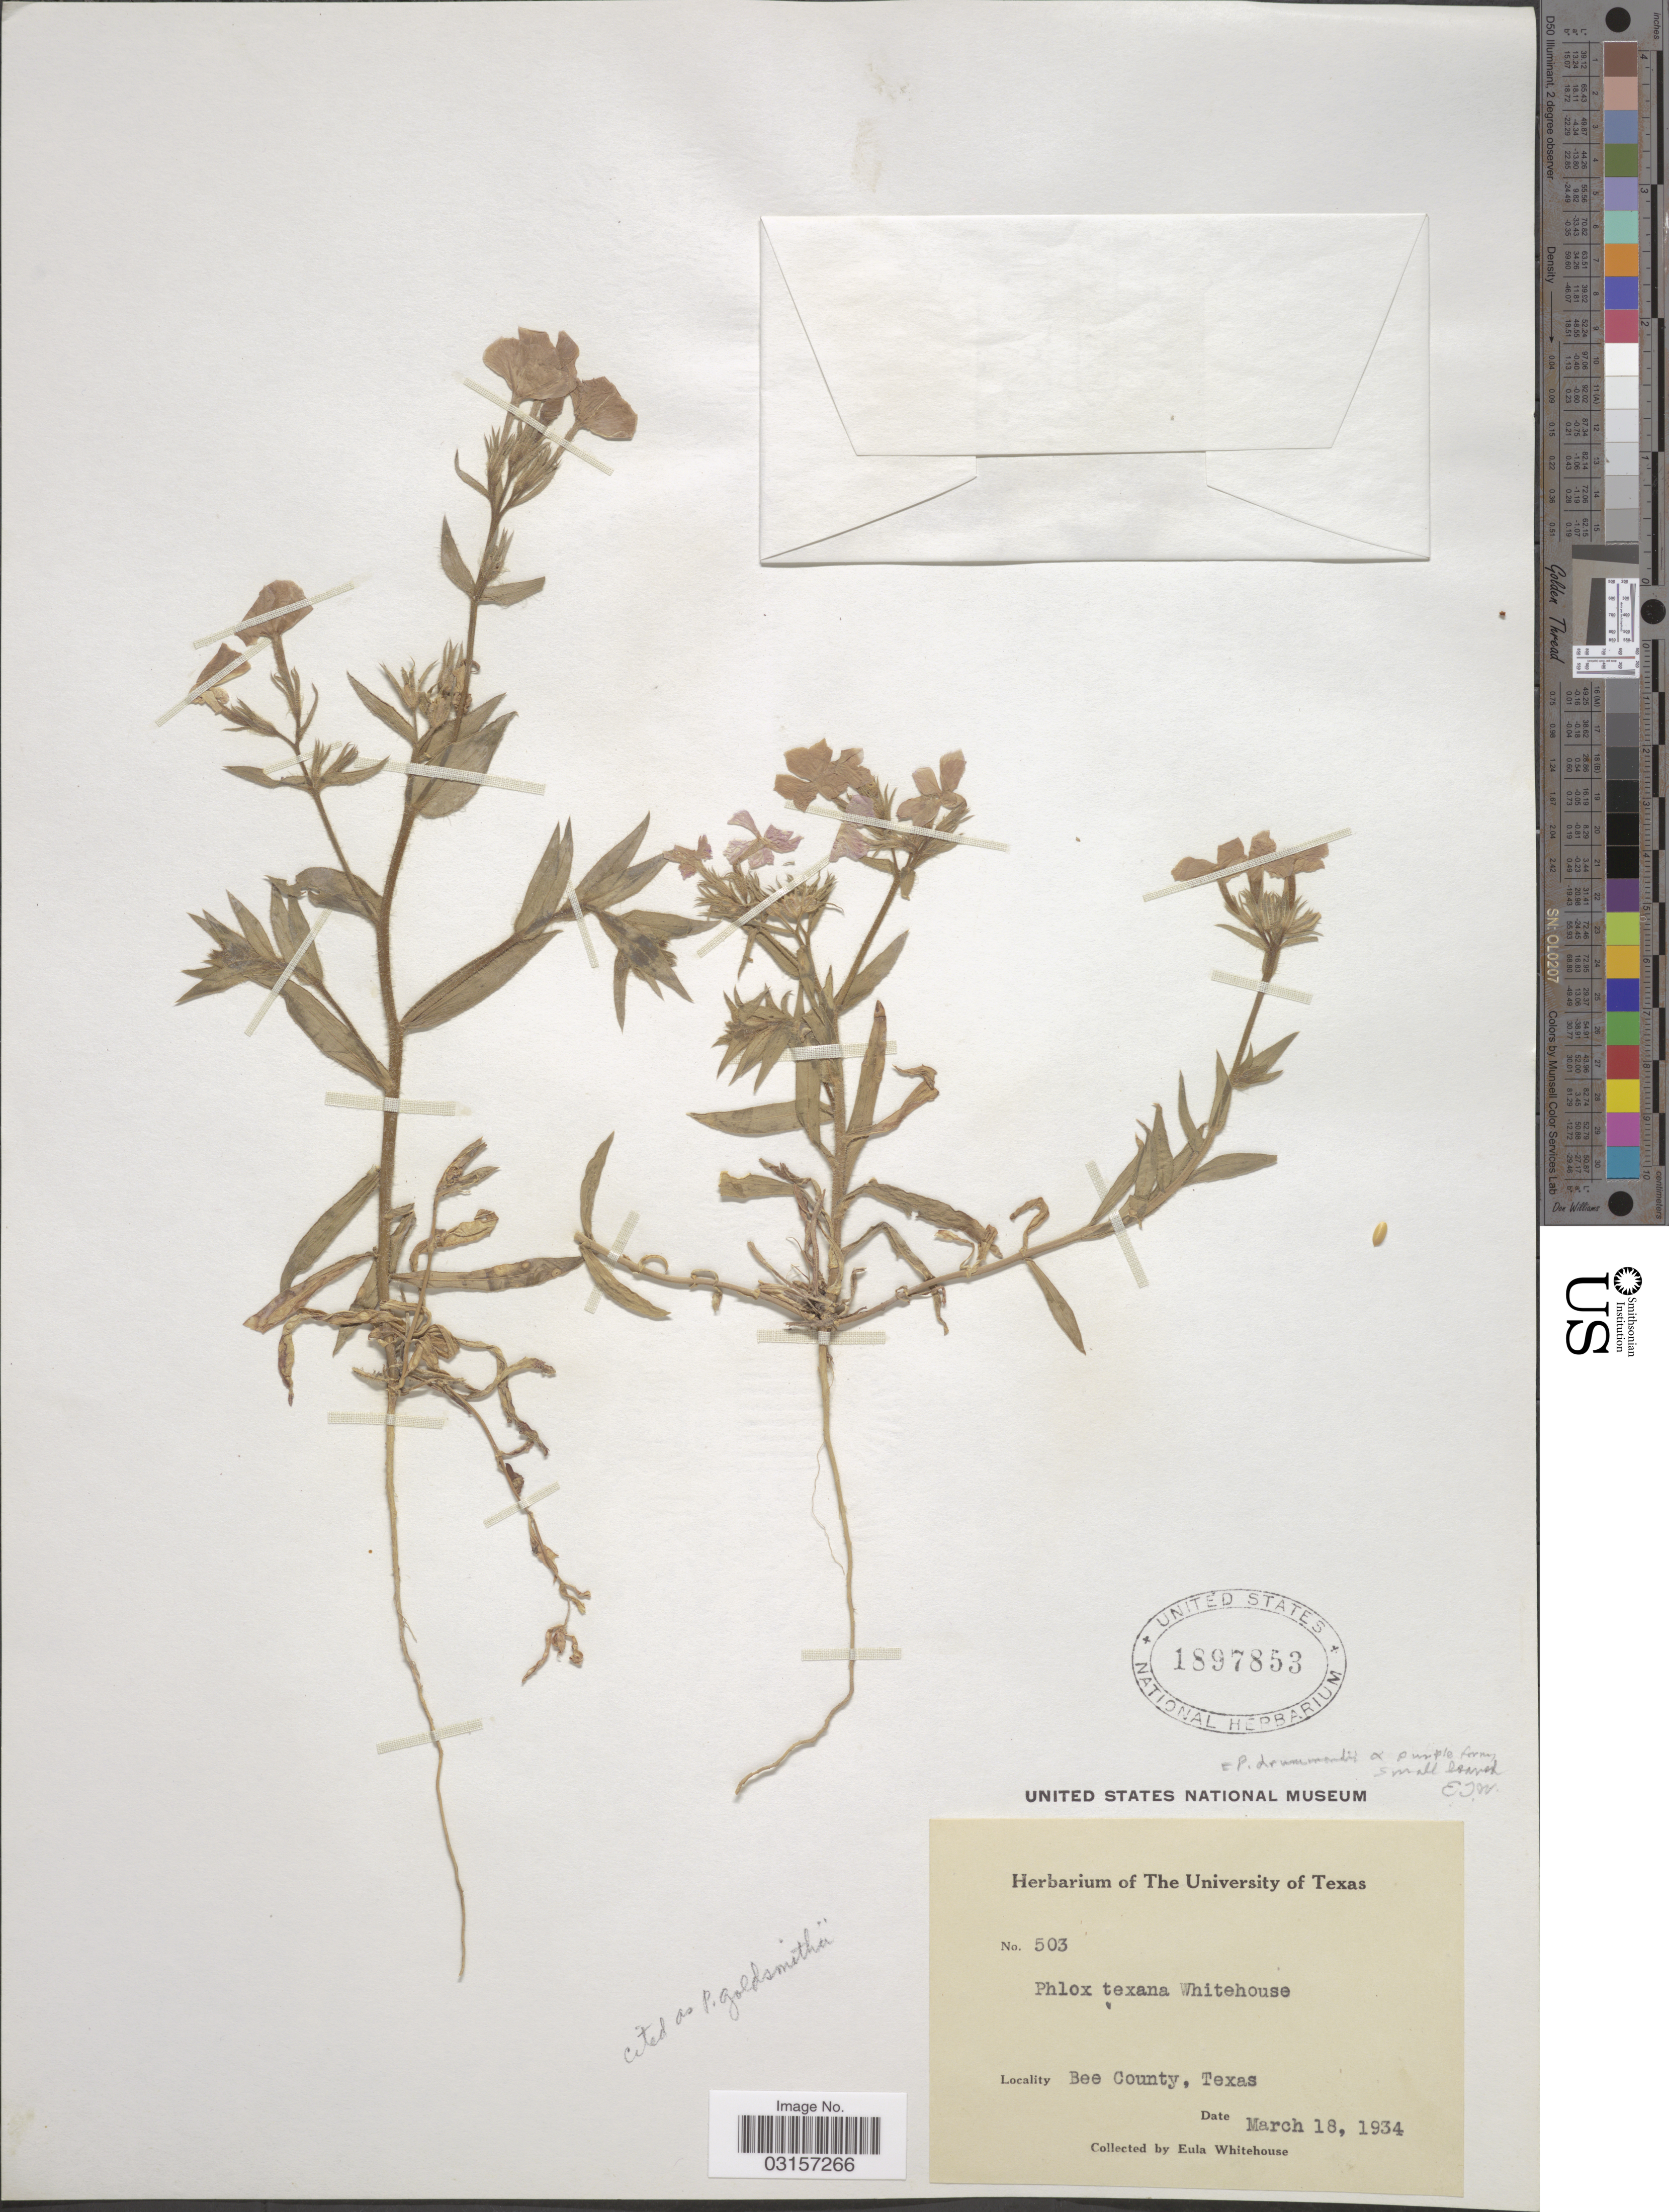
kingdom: Plantae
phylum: Tracheophyta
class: Magnoliopsida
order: Ericales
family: Polemoniaceae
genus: Phlox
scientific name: Phlox drummondii subsp. drummondii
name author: Hook.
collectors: E. Whitehouse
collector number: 503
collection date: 1934-03-18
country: United States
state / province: Texas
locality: Bee County.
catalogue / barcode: US 1897853